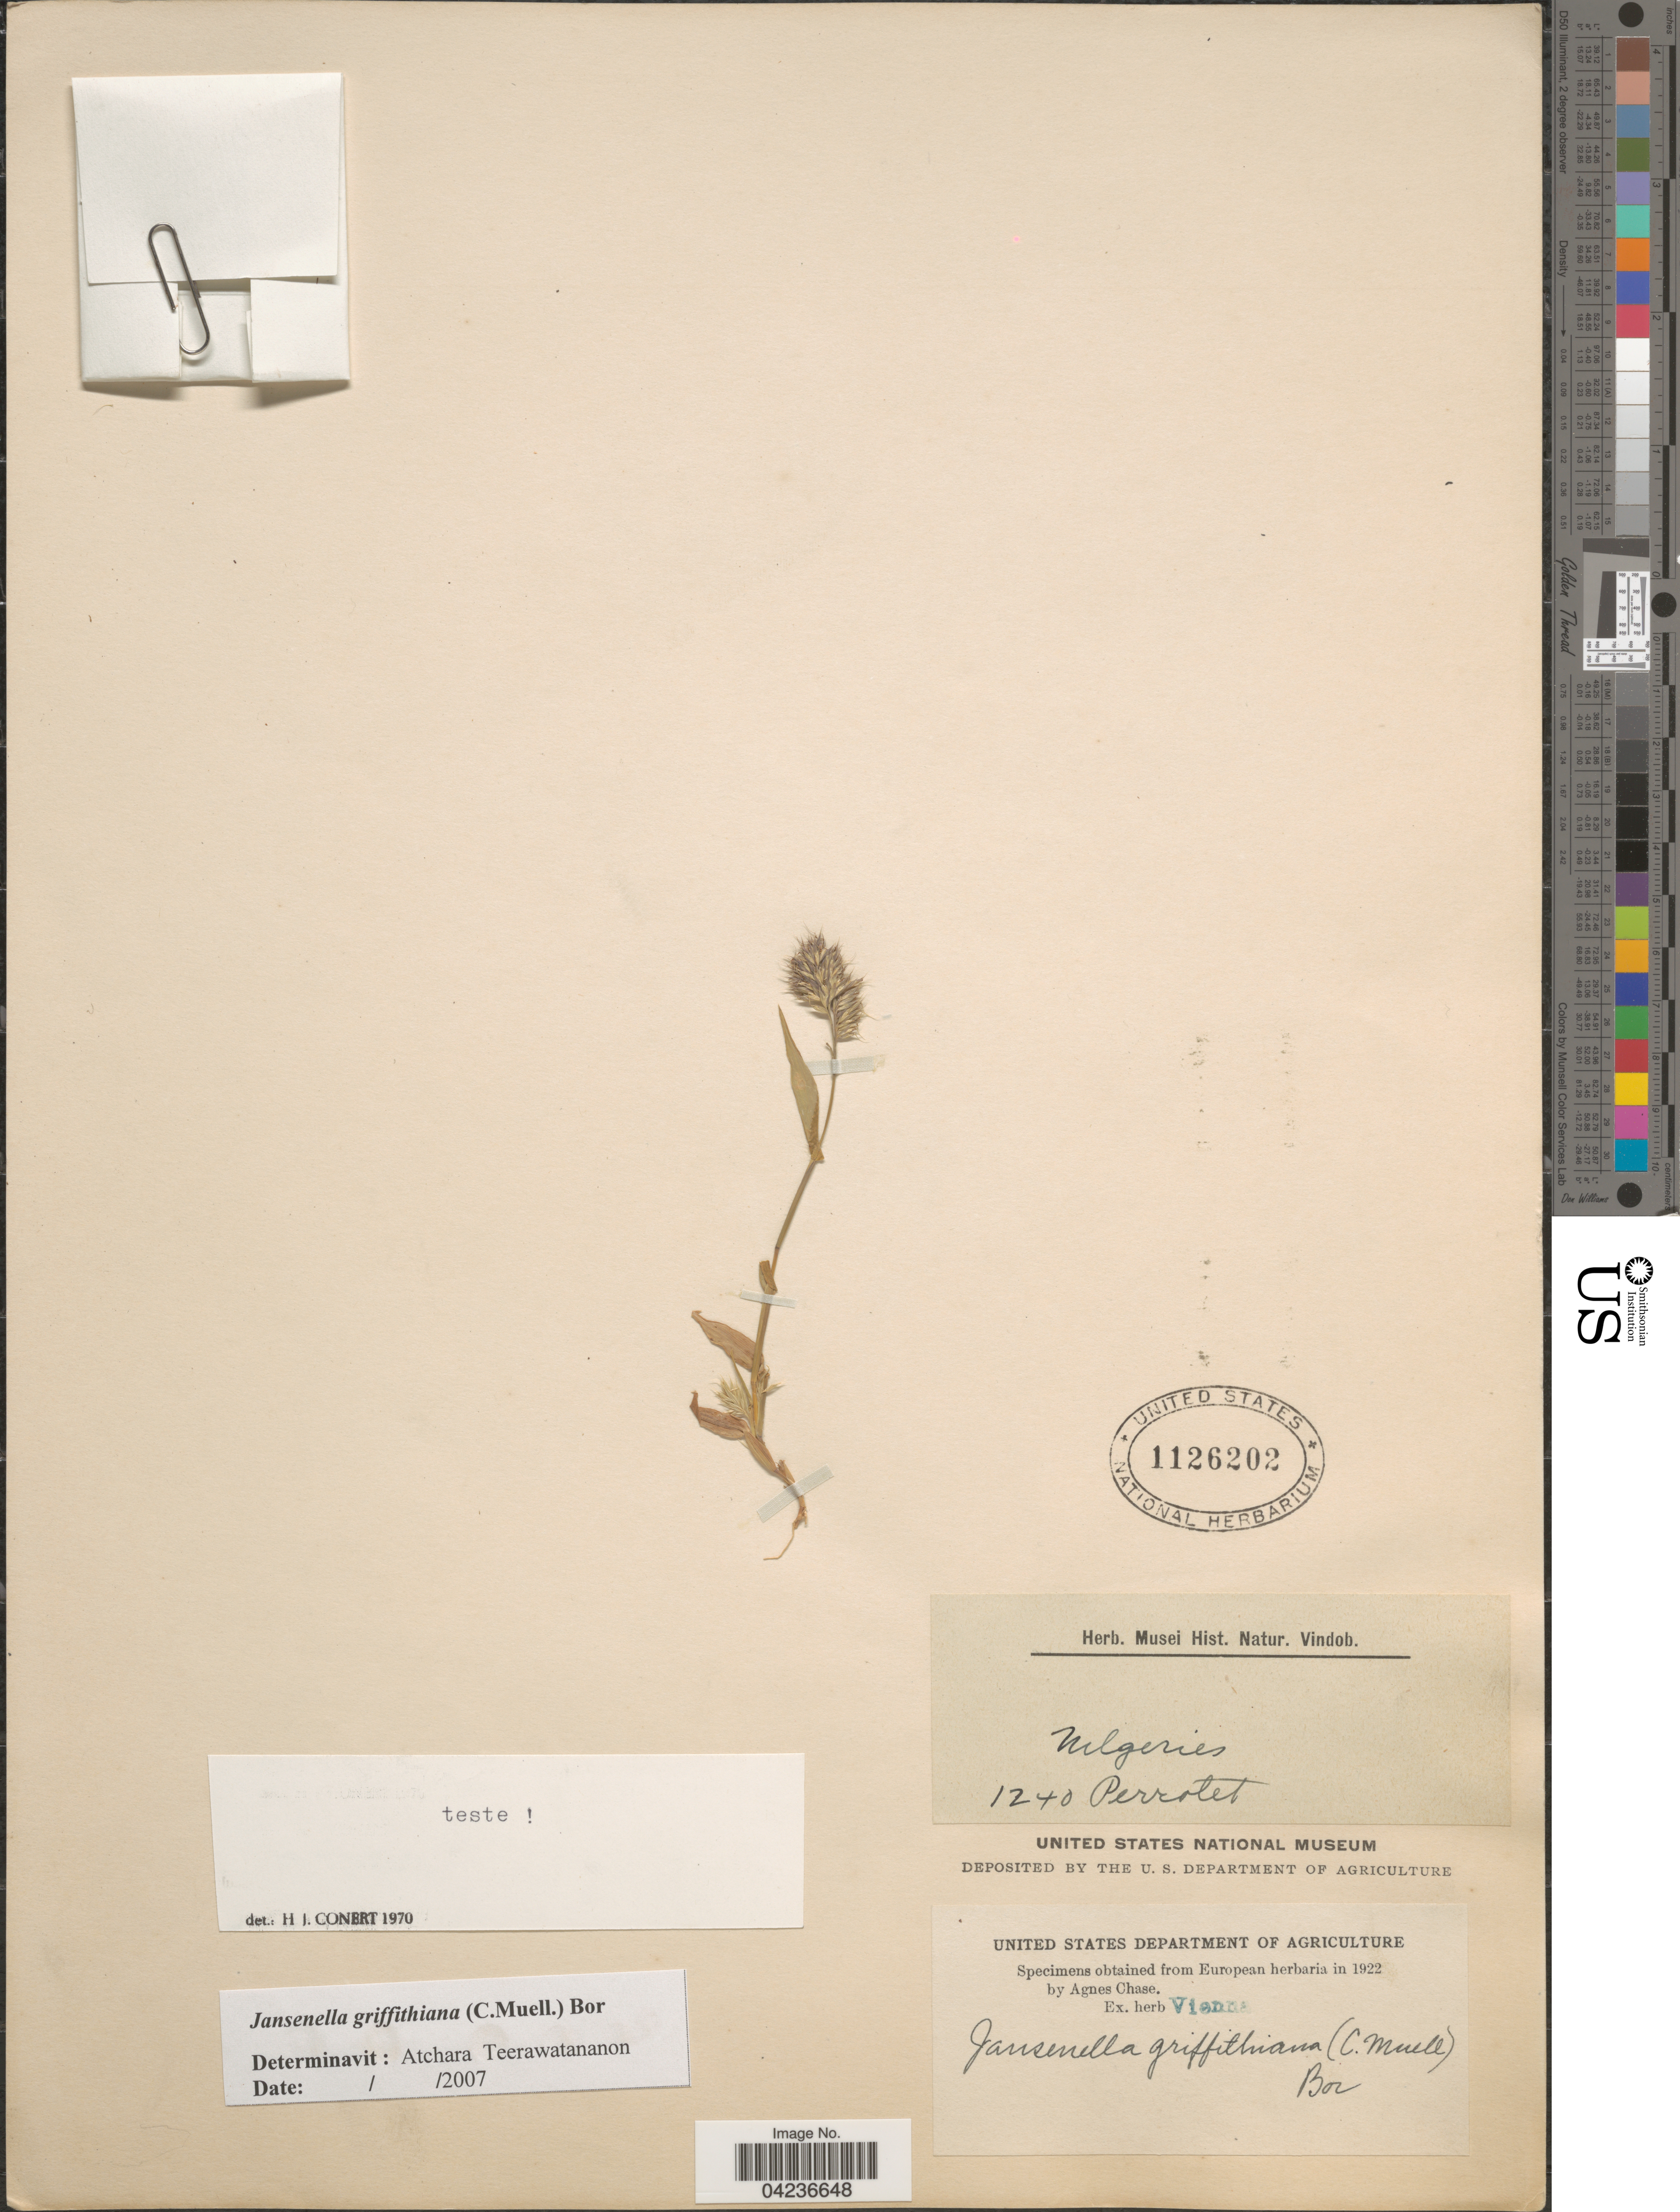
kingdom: Plantae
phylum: Tracheophyta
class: Liliopsida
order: Poales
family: Poaceae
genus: Jansenella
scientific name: Jansenella griffithiana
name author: (Müll. Stuttg.) Bor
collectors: Perrolet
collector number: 1240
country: India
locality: Nilgeries.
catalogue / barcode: US 1126202